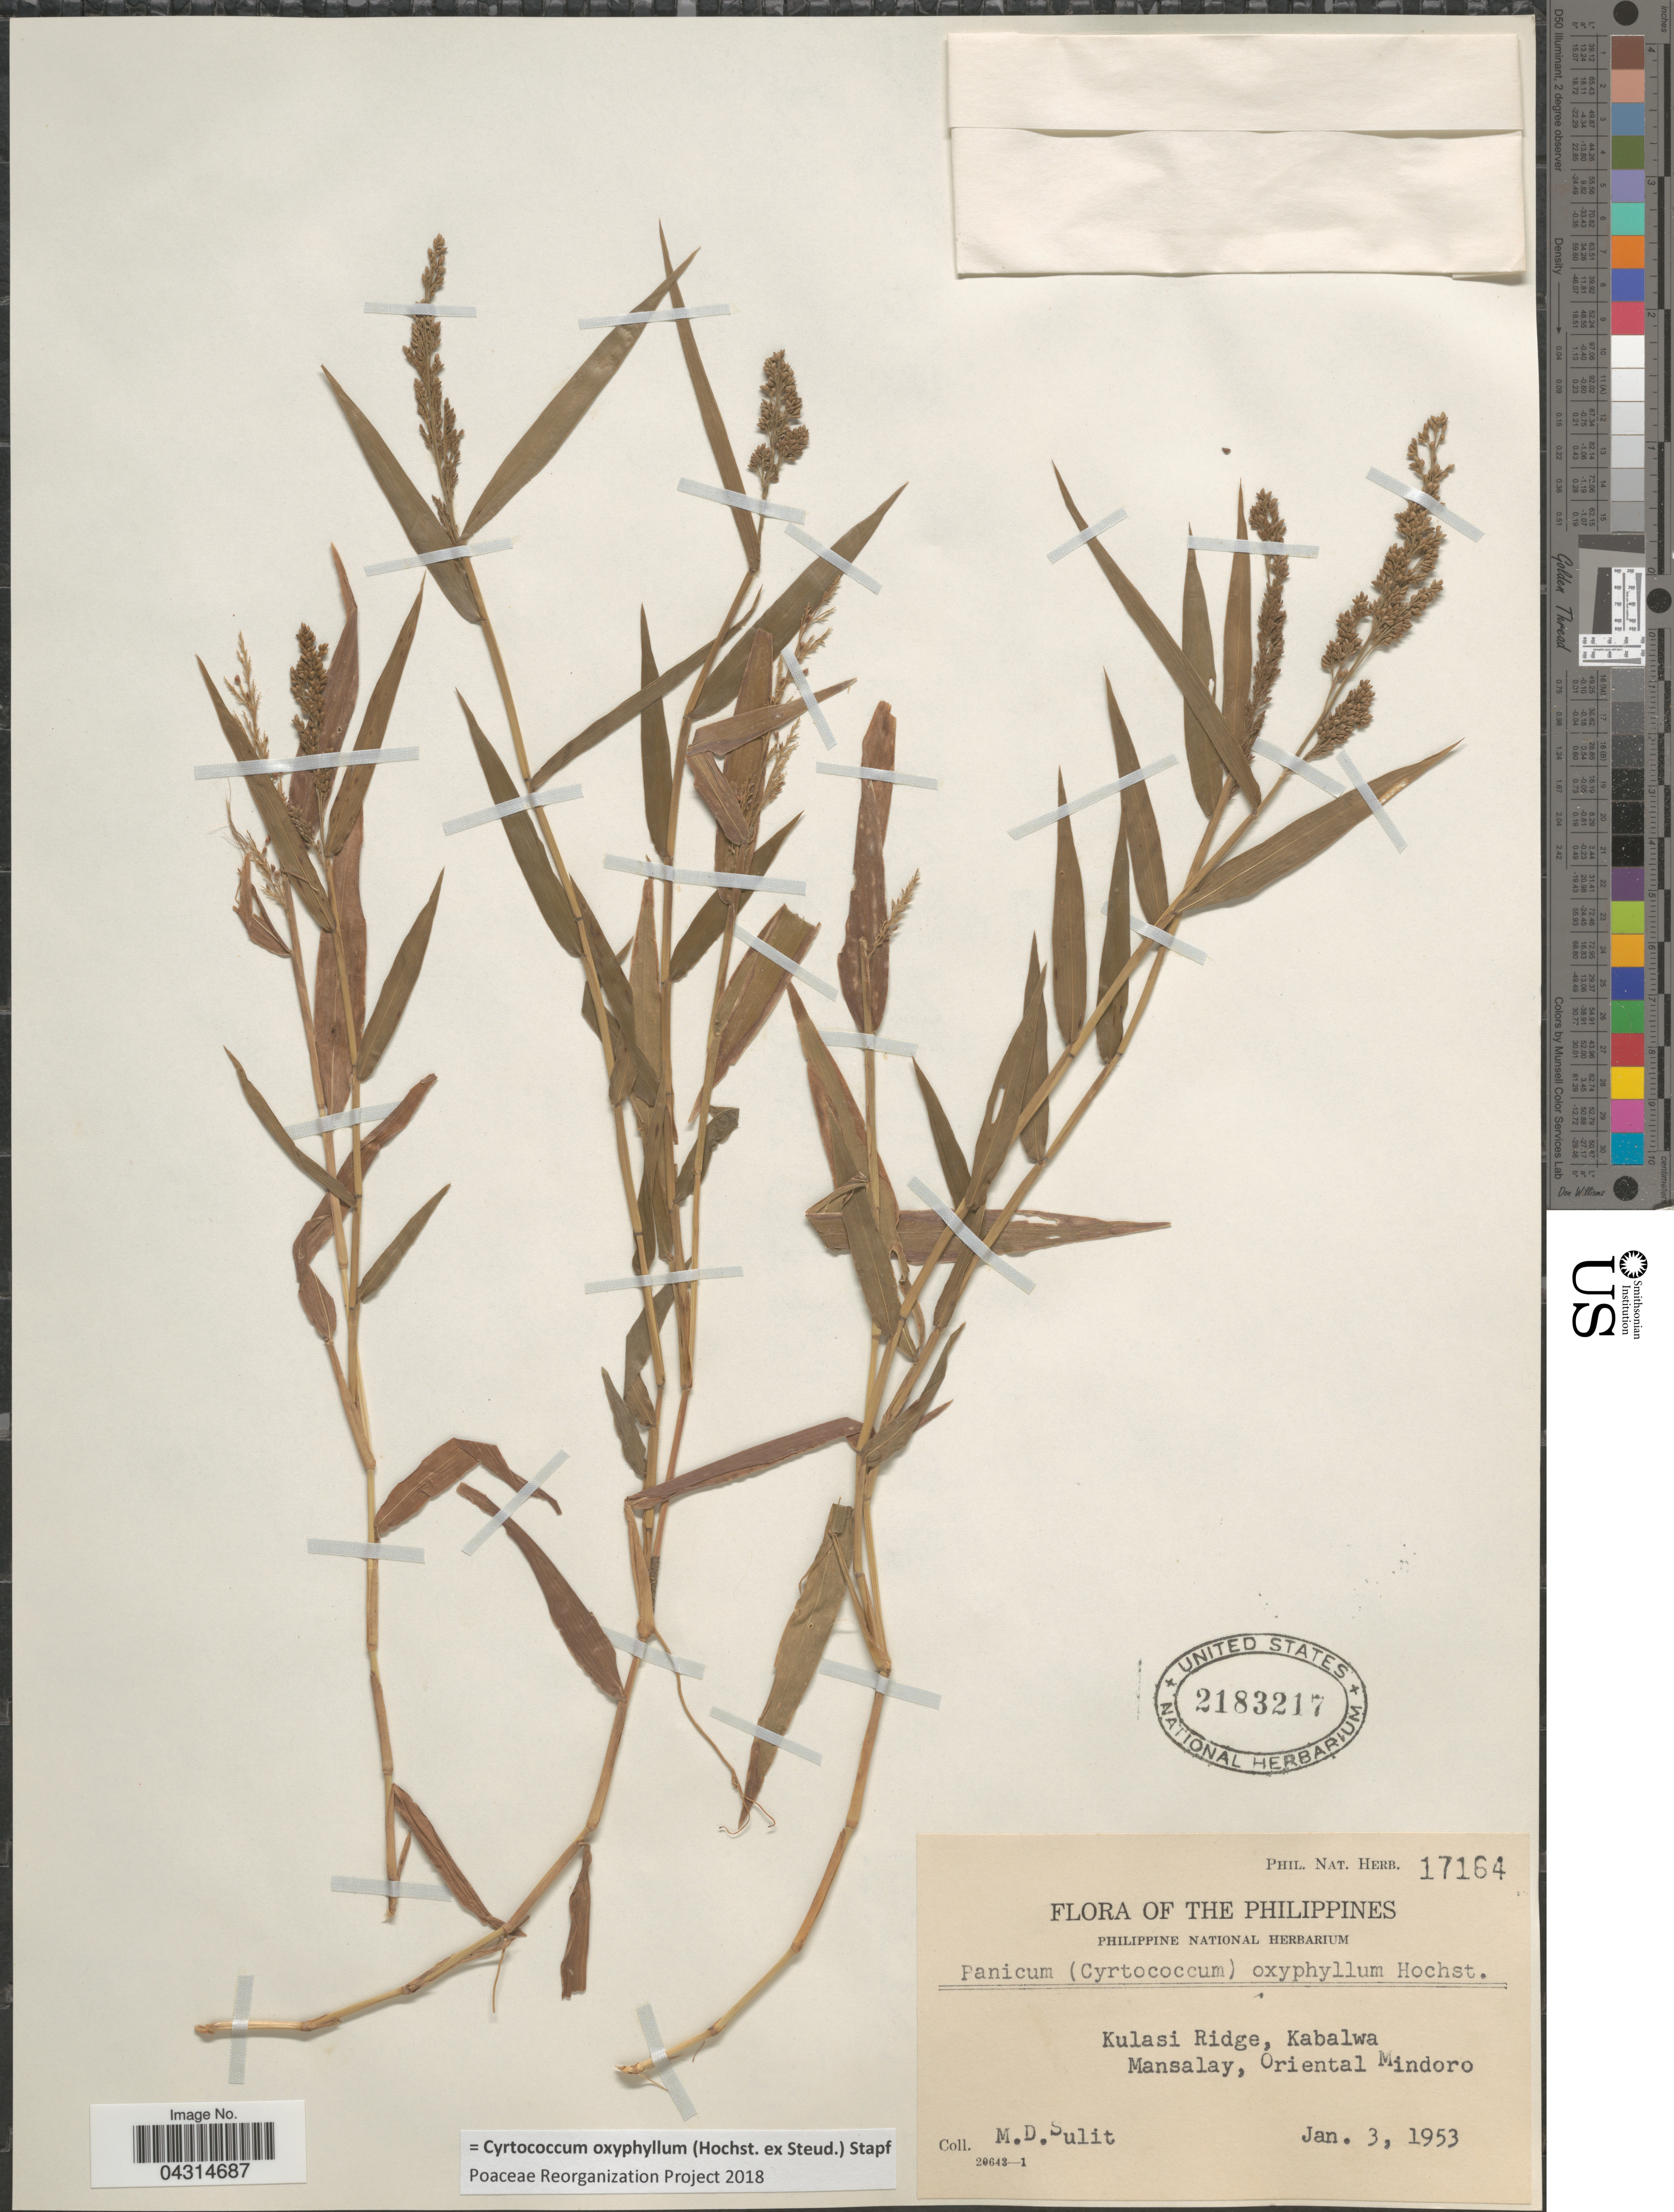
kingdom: Plantae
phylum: Tracheophyta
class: Liliopsida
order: Poales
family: Poaceae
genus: Cyrtococcum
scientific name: Cyrtococcum oxyphyllum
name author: (Steud.) Stapf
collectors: M. Sulit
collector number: Phil. Nat. Herb. 17164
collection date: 1953-01-03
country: Philippines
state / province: Mimaropa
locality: Kulasi Ridge, Kabalwa. Mansalay, Oriental Mindoro.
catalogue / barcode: US 2183217